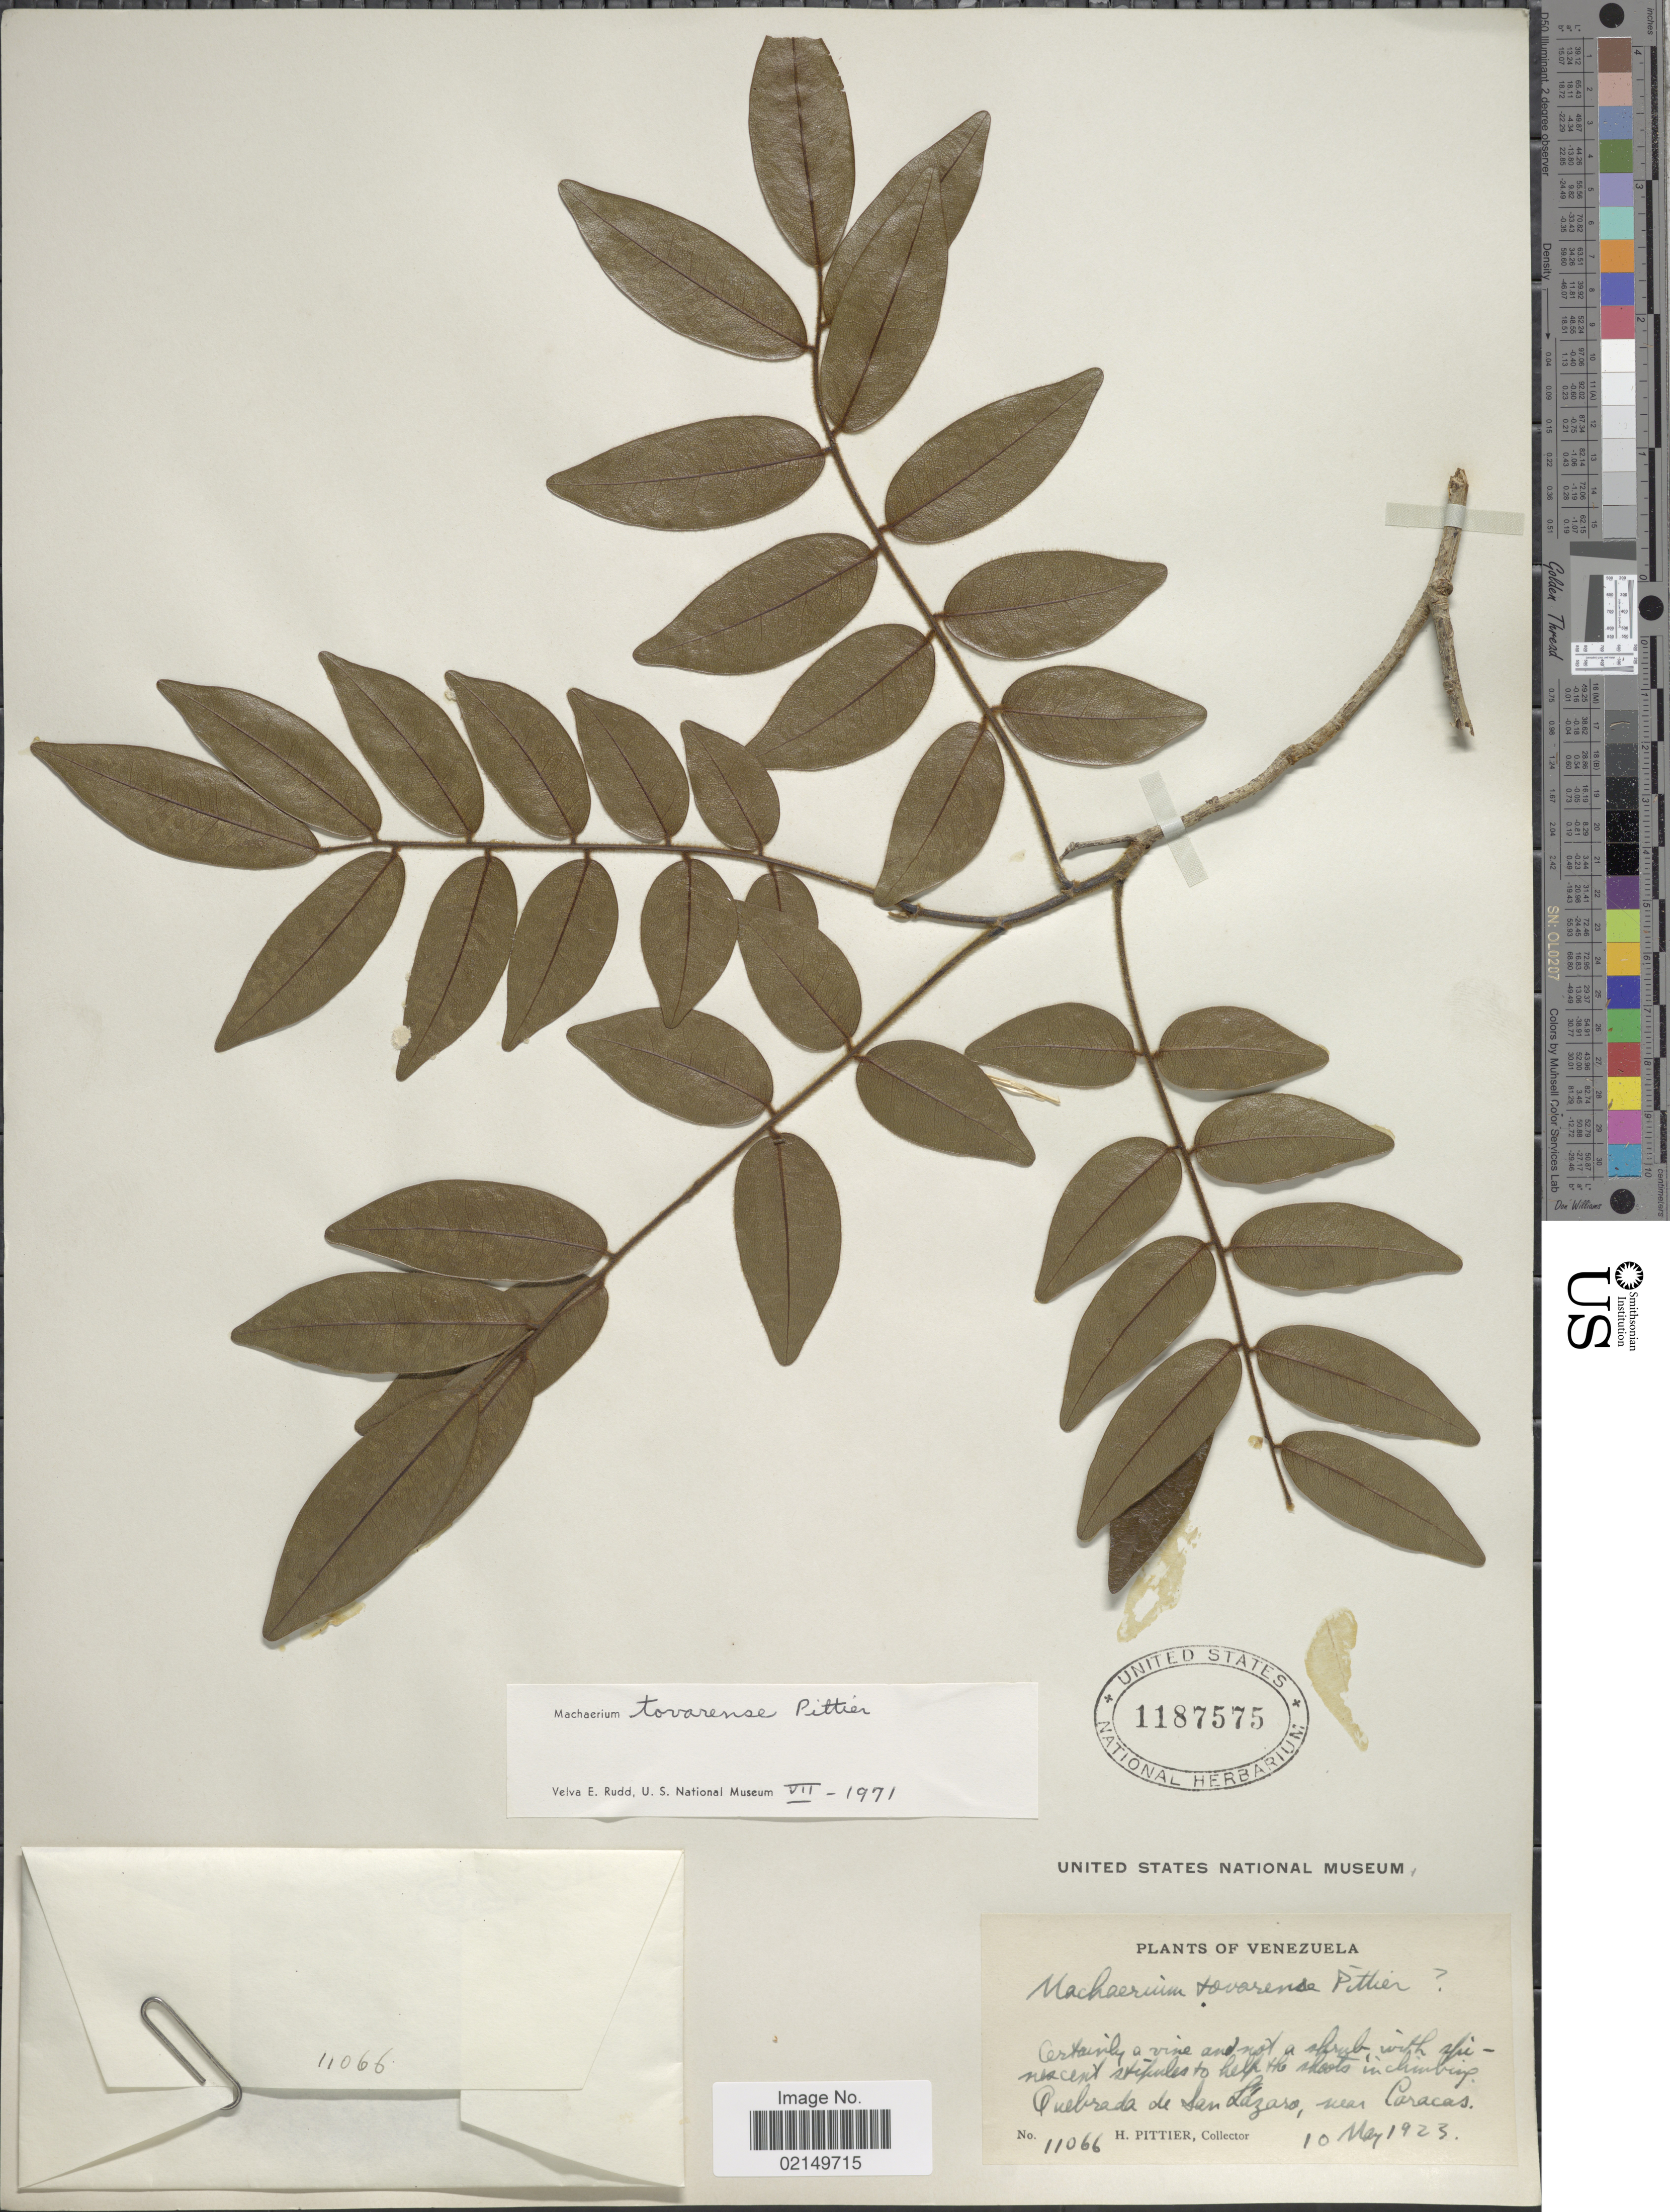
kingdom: Plantae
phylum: Tracheophyta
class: Magnoliopsida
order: Fabales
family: Fabaceae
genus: Machaerium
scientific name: Machaerium tovarense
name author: Pittier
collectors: H. F. Pittier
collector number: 11066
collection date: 1923-05-10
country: Venezuela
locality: Quebrada de San Lazaro, near Caracas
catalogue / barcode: US 1187575